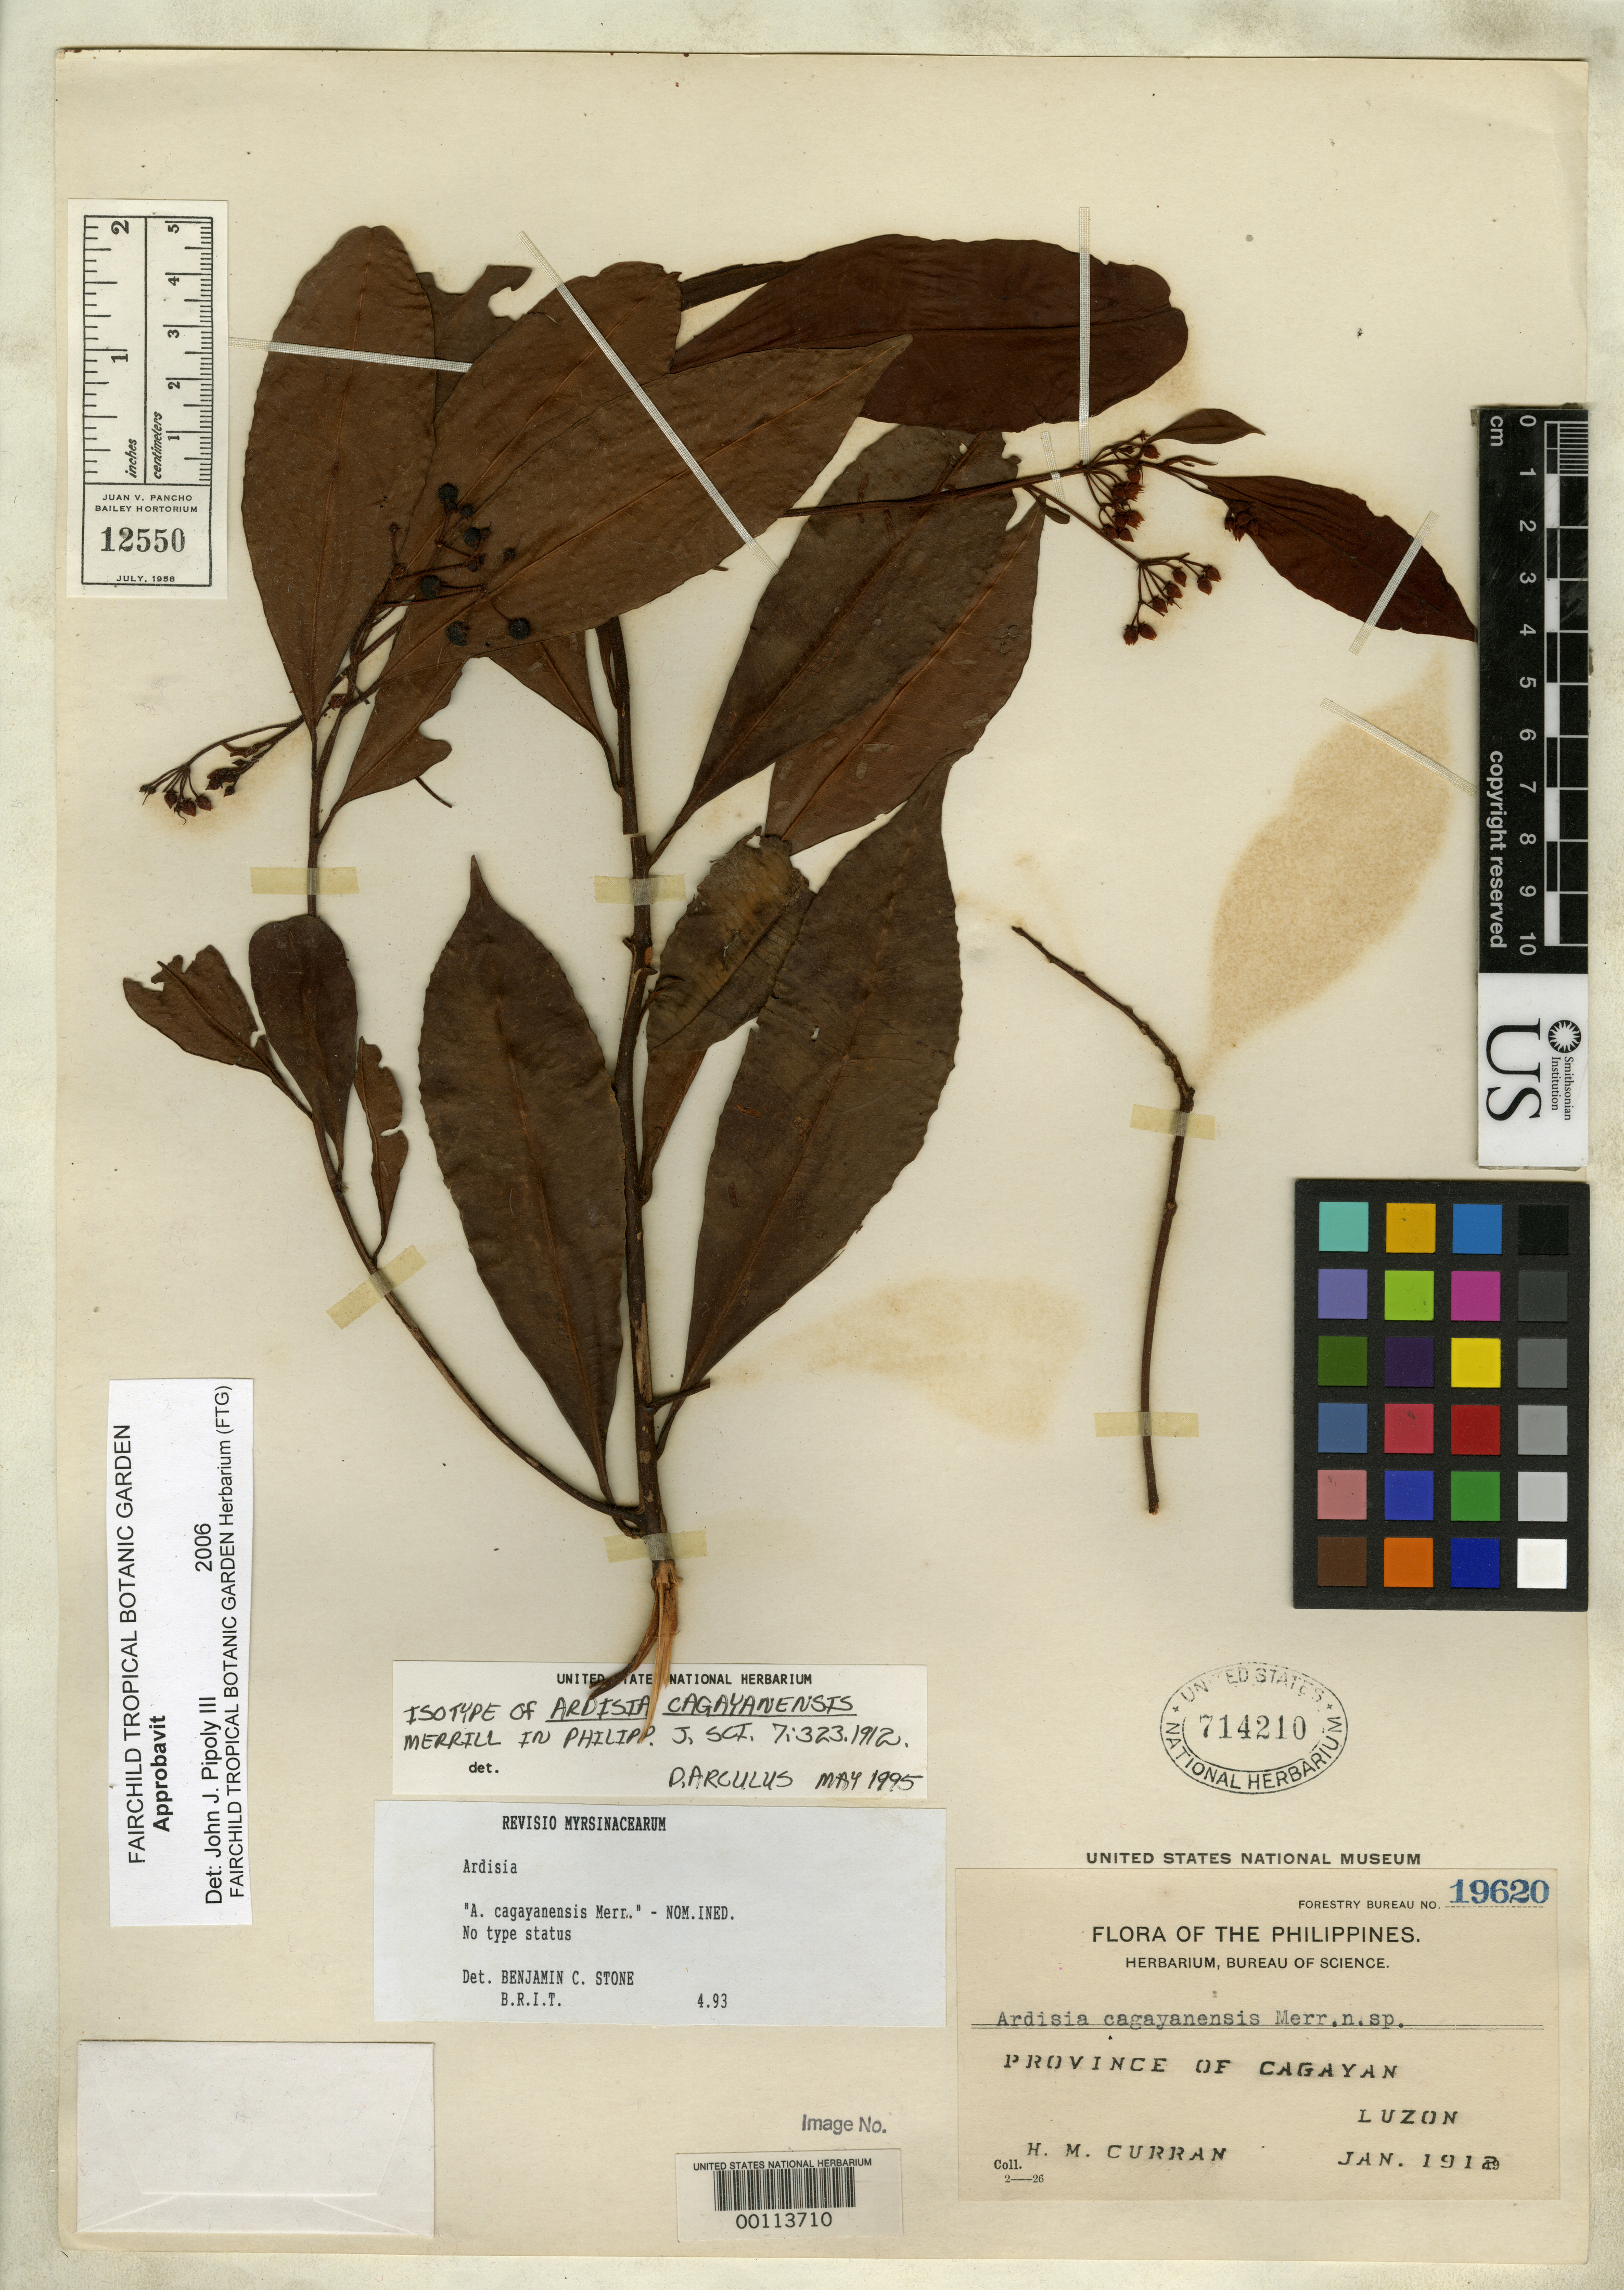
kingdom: Plantae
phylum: Tracheophyta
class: Magnoliopsida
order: Ericales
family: Primulaceae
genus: Ardisia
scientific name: Ardisia cagayanensis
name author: Merr.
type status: Isotype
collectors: H. M. Curran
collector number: For. Bur. 19620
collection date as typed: Jan 1912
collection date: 1912-01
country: Philippines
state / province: Cagayan Valley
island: Luzon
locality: Cagayan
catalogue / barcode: US 714210